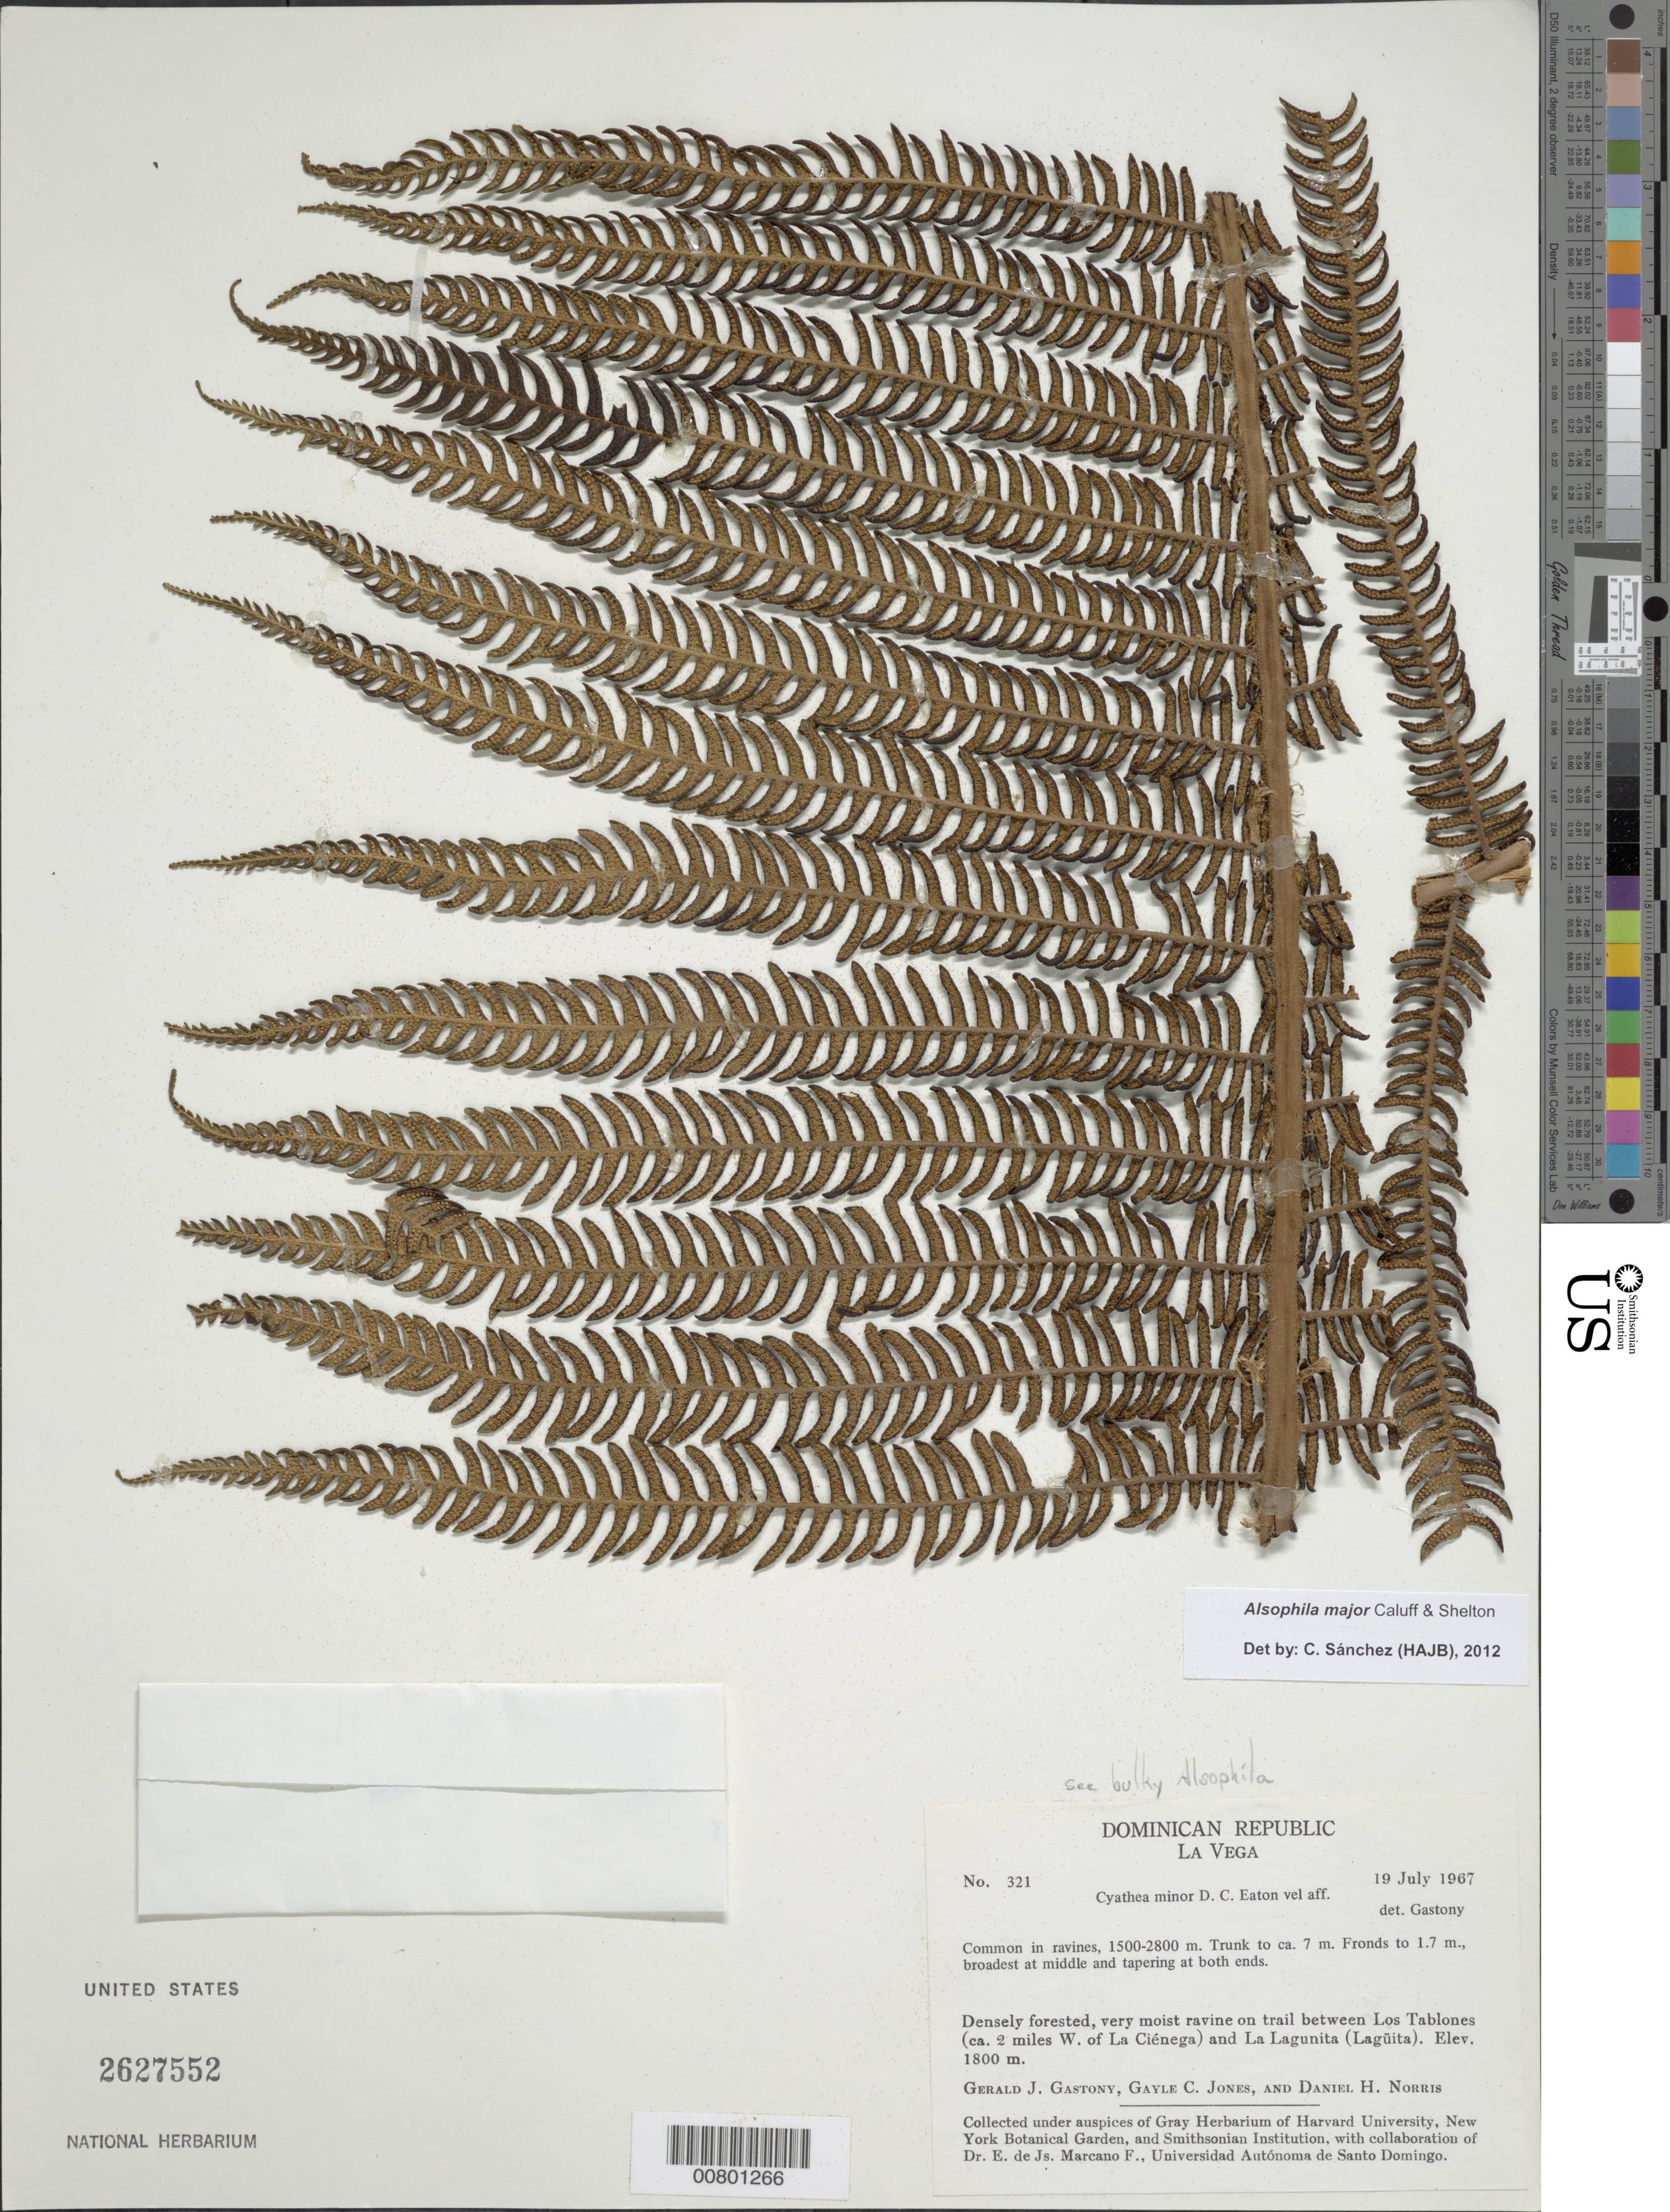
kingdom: Plantae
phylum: Tracheophyta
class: Polypodiopsida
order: Cyatheales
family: Cyatheaceae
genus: Alsophila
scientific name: Alsophila major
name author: Caluff & Shelton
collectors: G. Gastony, G. C. Jones & D. H. Norris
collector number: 321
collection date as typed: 19 Jul 1967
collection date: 1967-07-19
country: Dominican Republic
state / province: La Vega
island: Hispaniola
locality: Los Tablones (ca. 2 miles W of La Ciénega) to La Lagunita (Lagüita)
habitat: Densely forested, very moist ravine on trail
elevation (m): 1500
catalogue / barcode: US 2627552